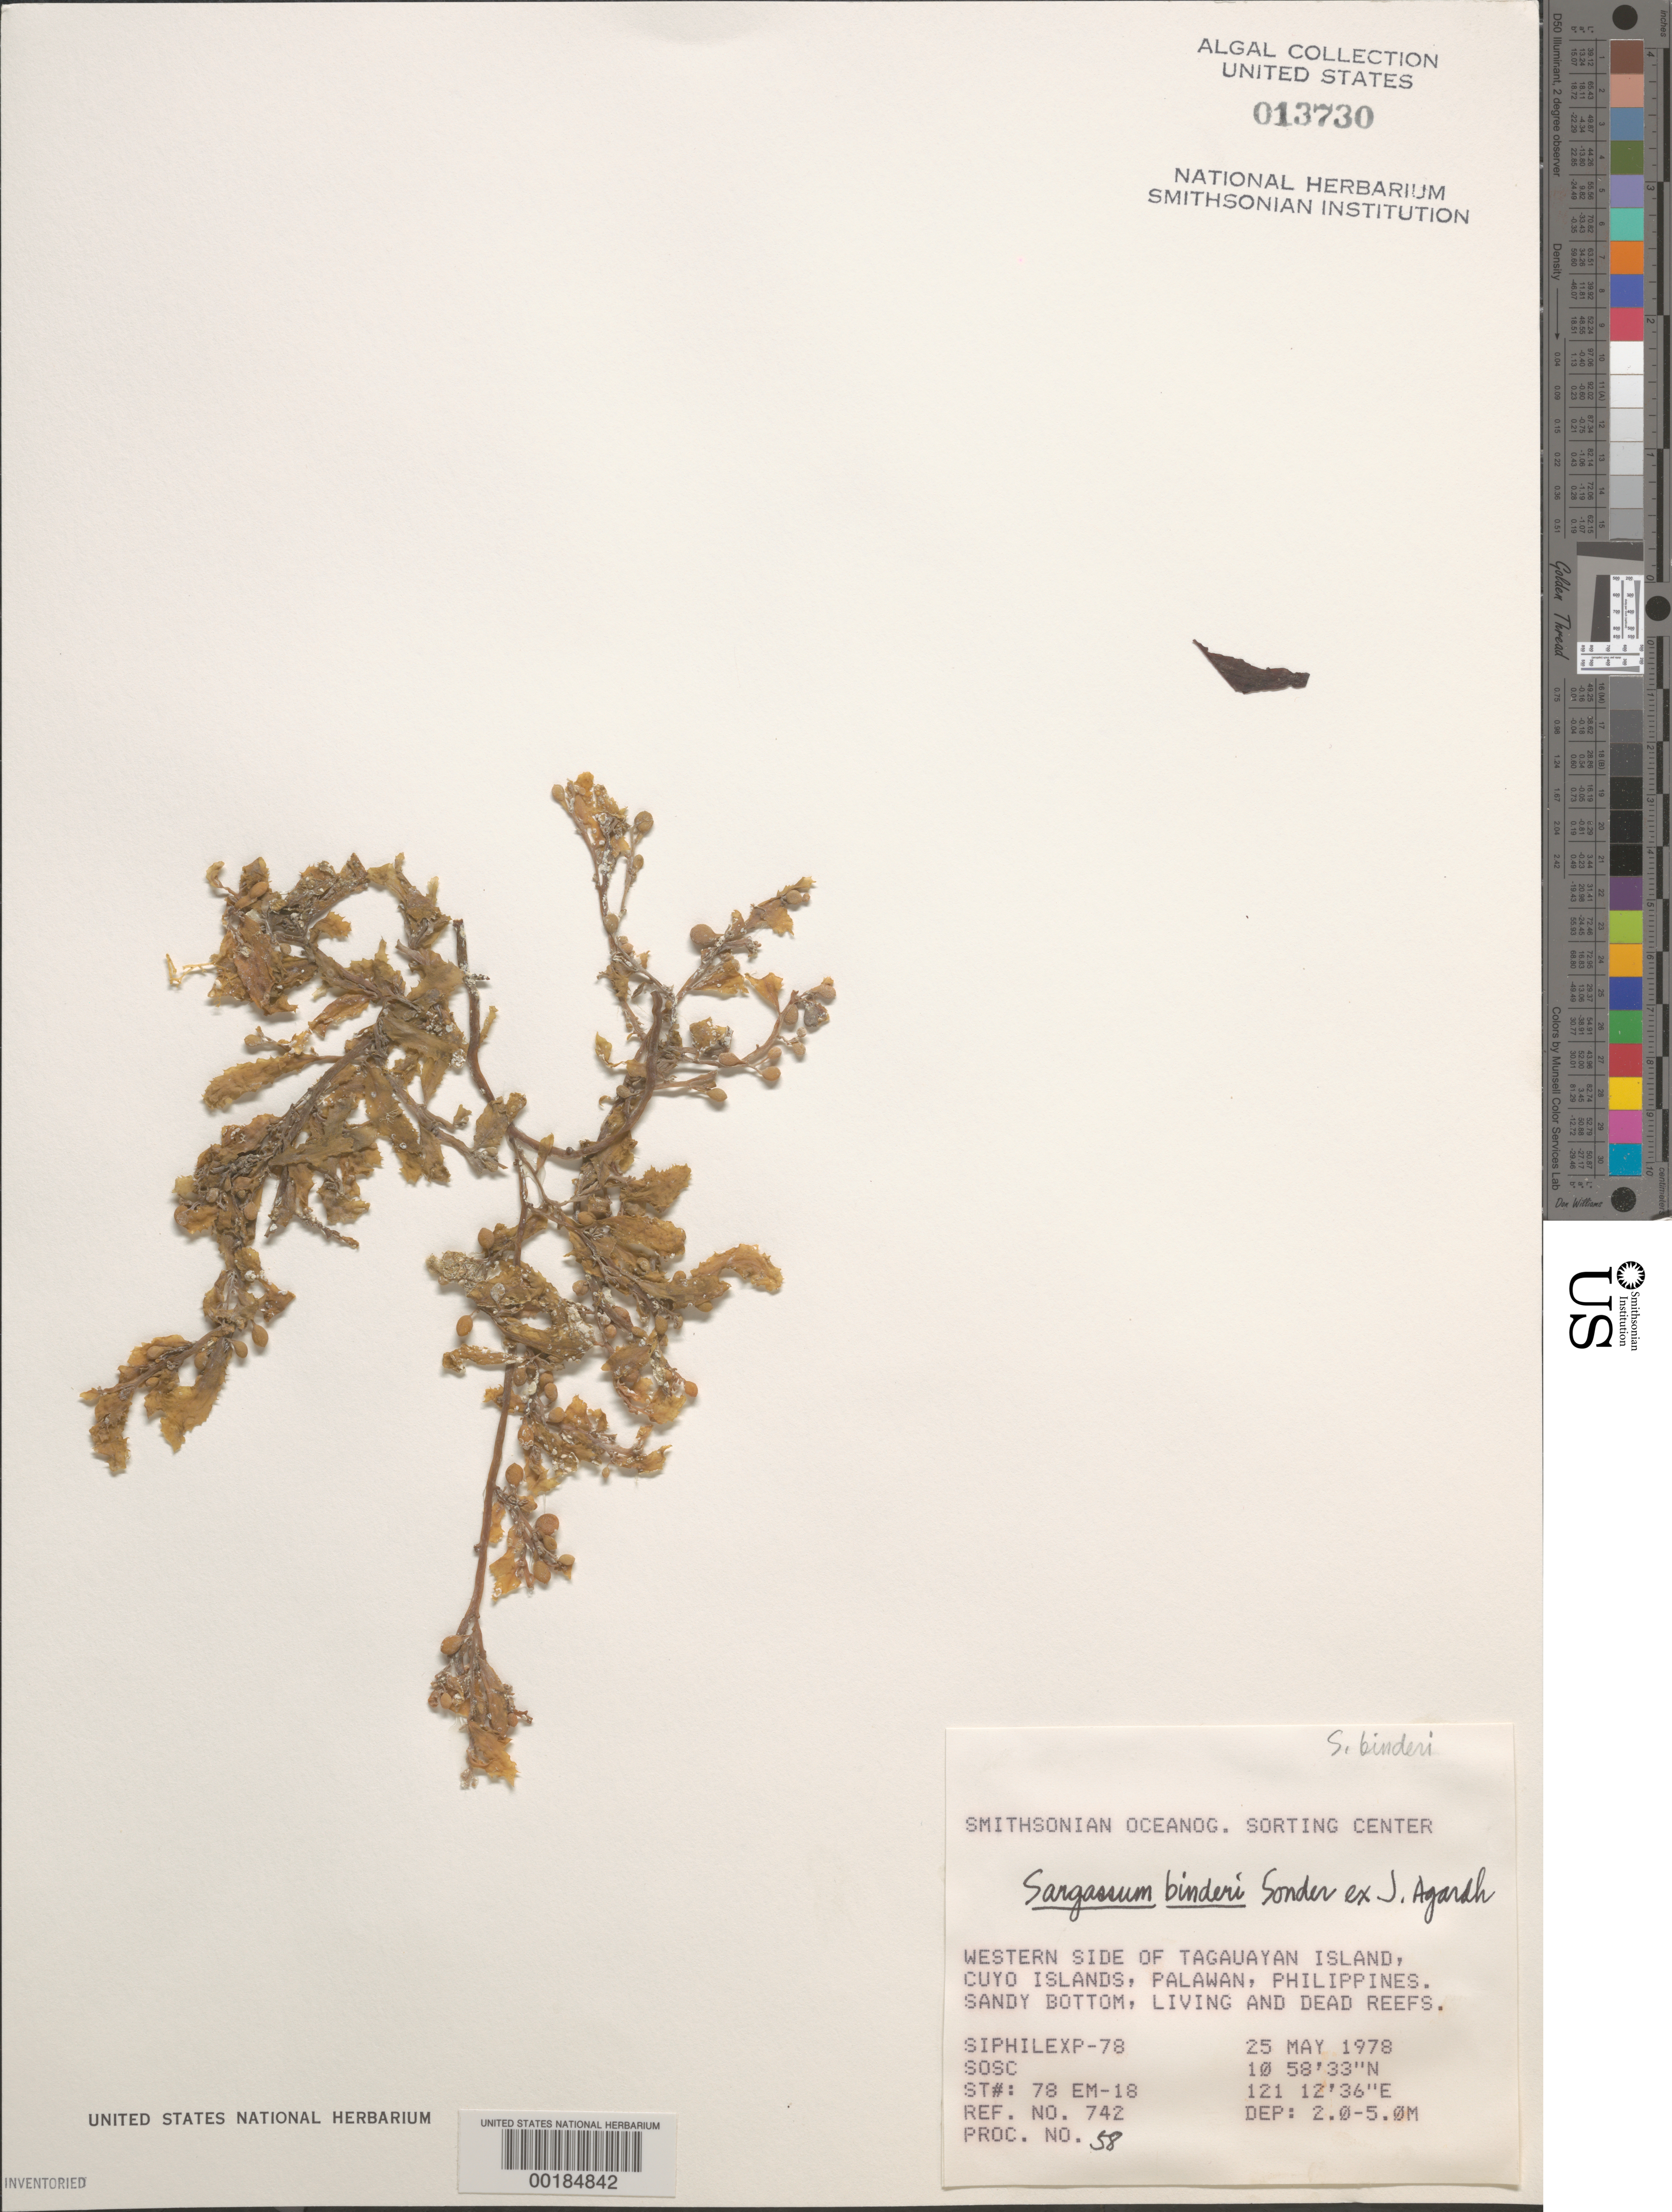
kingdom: Chromista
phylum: Ochrophyta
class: Phaeophyceae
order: Fucales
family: Sargassaceae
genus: Sargassum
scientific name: Sargassum aquifolium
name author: (Turner) C. Agardh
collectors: SOSC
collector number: Station 78 Em-18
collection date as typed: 25 May 1978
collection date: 1978-05-25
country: Philippines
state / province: Mimaropa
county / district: Palawan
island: Tagauayan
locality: Western side of island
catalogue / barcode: US 13730